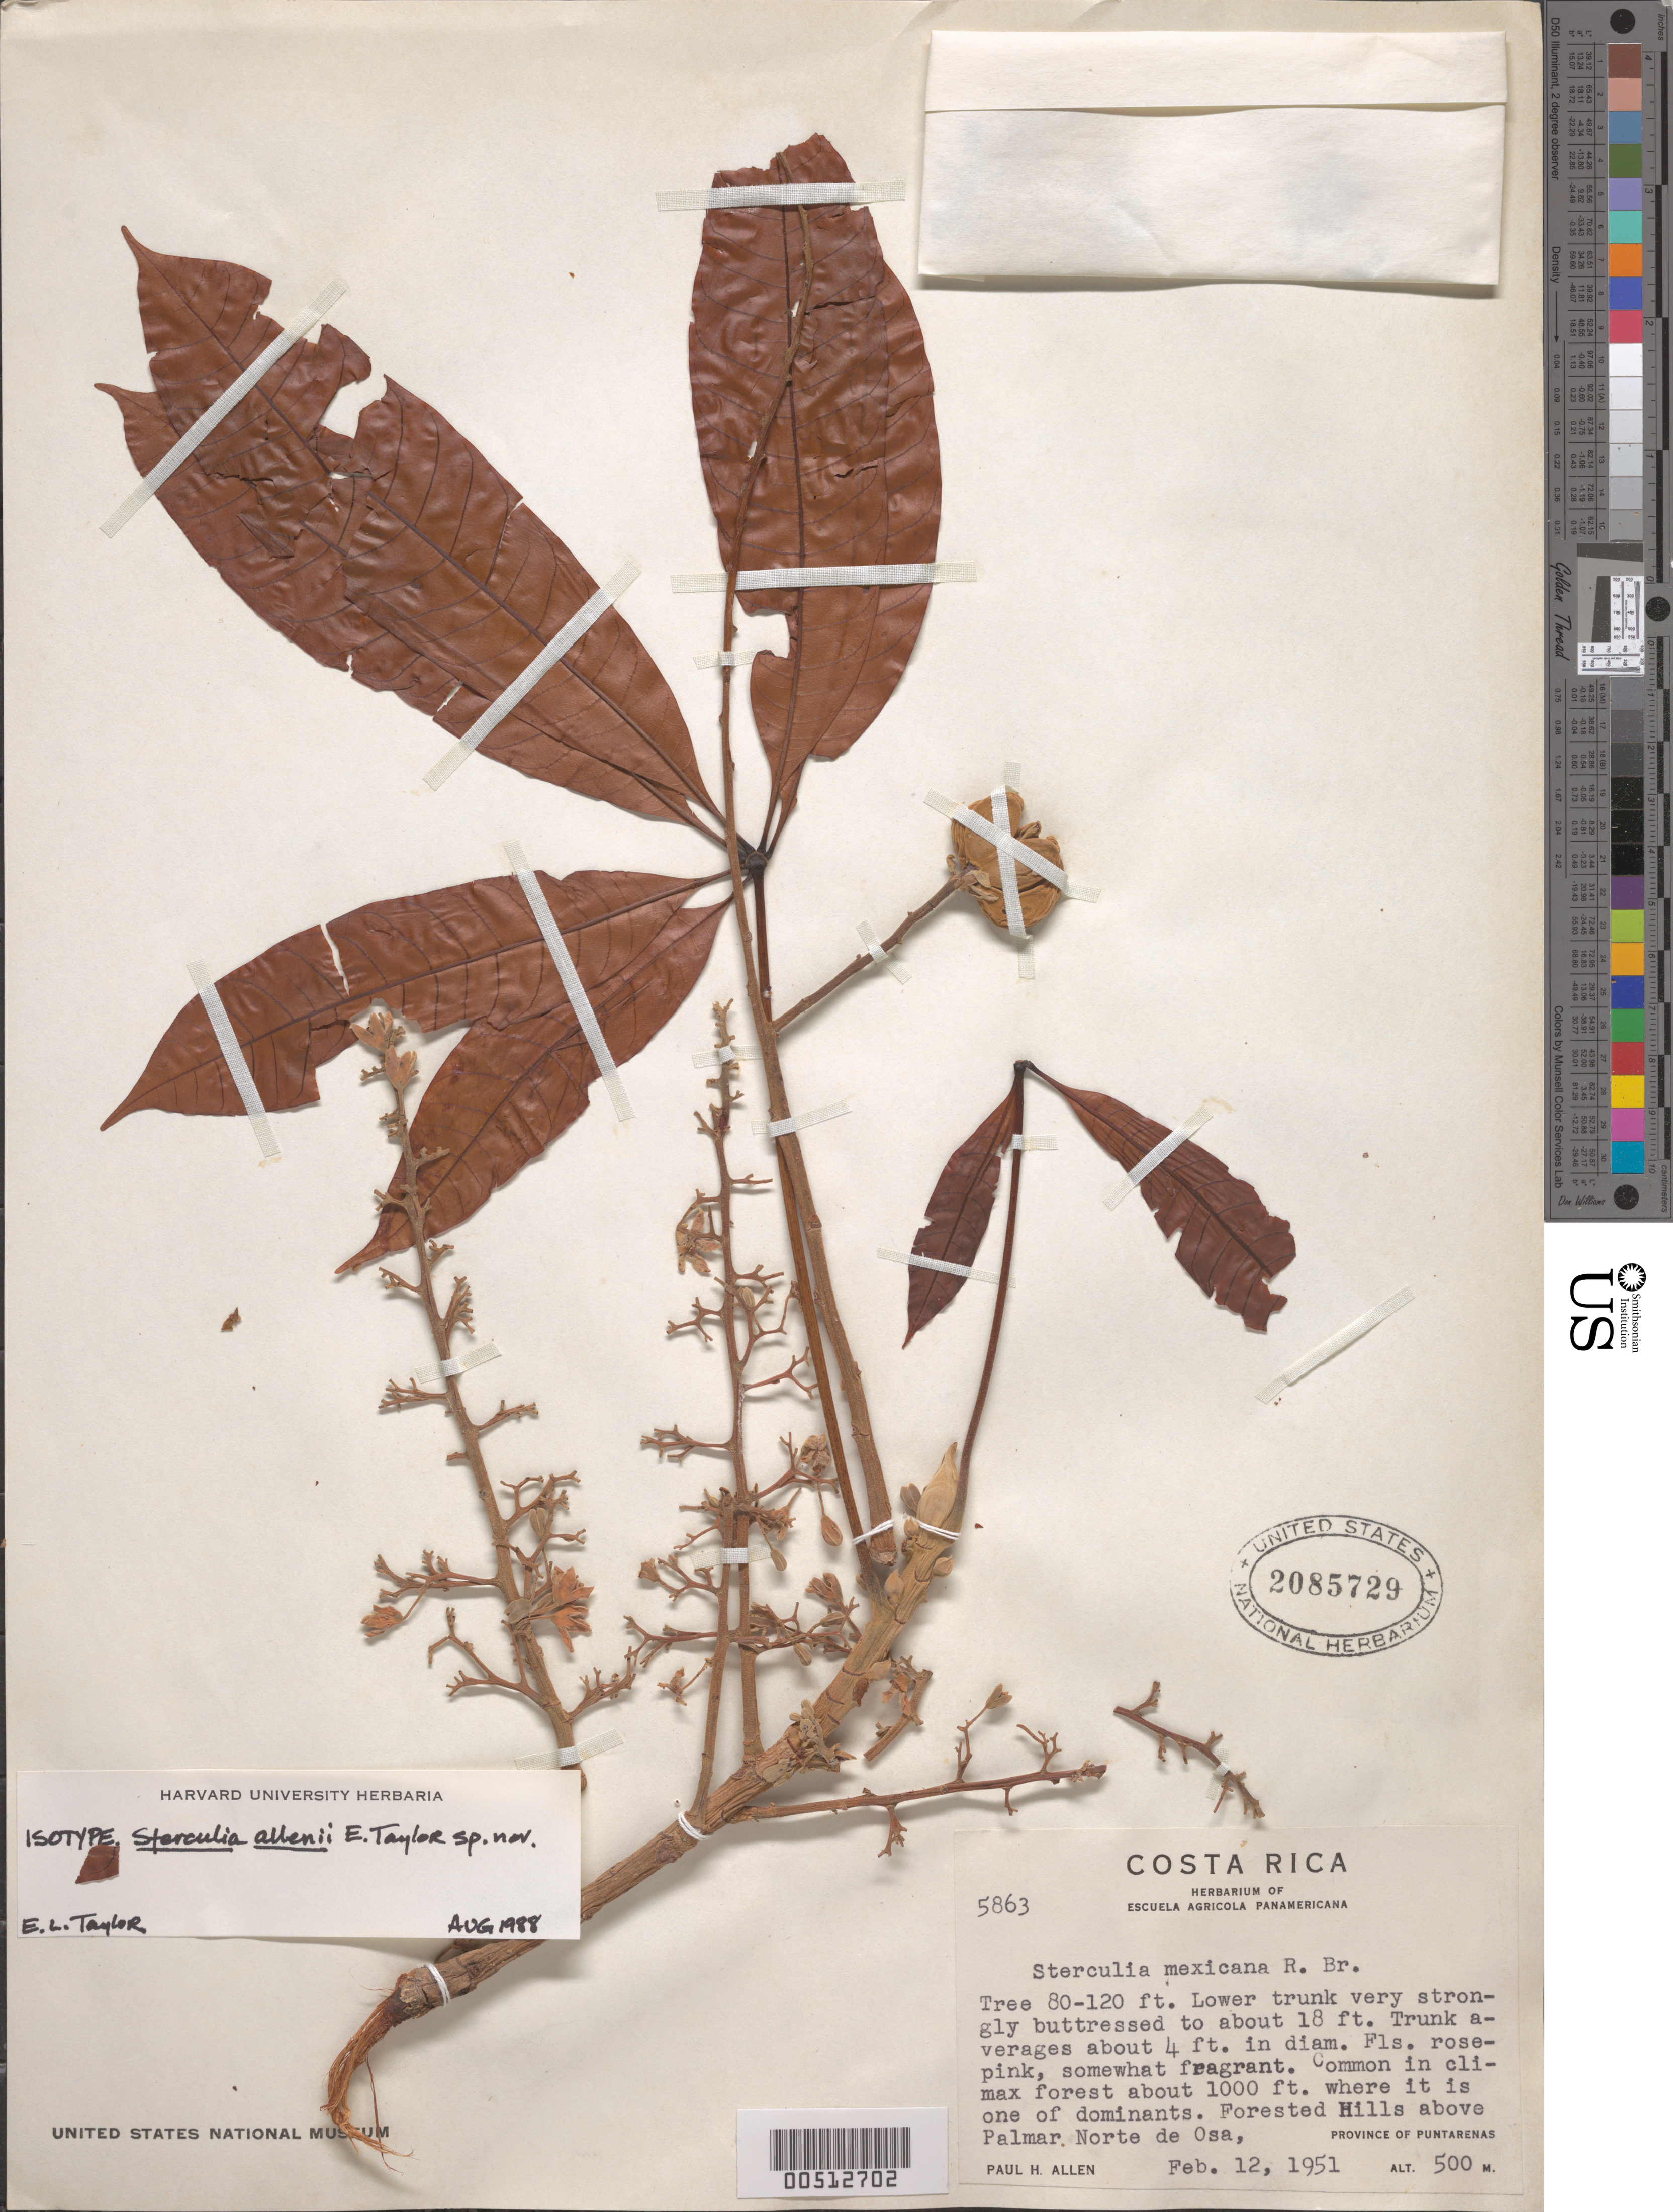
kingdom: Plantae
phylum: Tracheophyta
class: Magnoliopsida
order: Malvales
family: Malvaceae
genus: Sterculia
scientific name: Sterculia allenii E.L. Taylor, ined.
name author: E.L. Taylor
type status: Voucher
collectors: P. H. Allen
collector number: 5863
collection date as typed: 12 Feb 1951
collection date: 1951-02-12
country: Costa Rica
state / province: Puntarenas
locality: Hills above Palmar Norte de Osa.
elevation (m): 500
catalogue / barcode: US 2085729